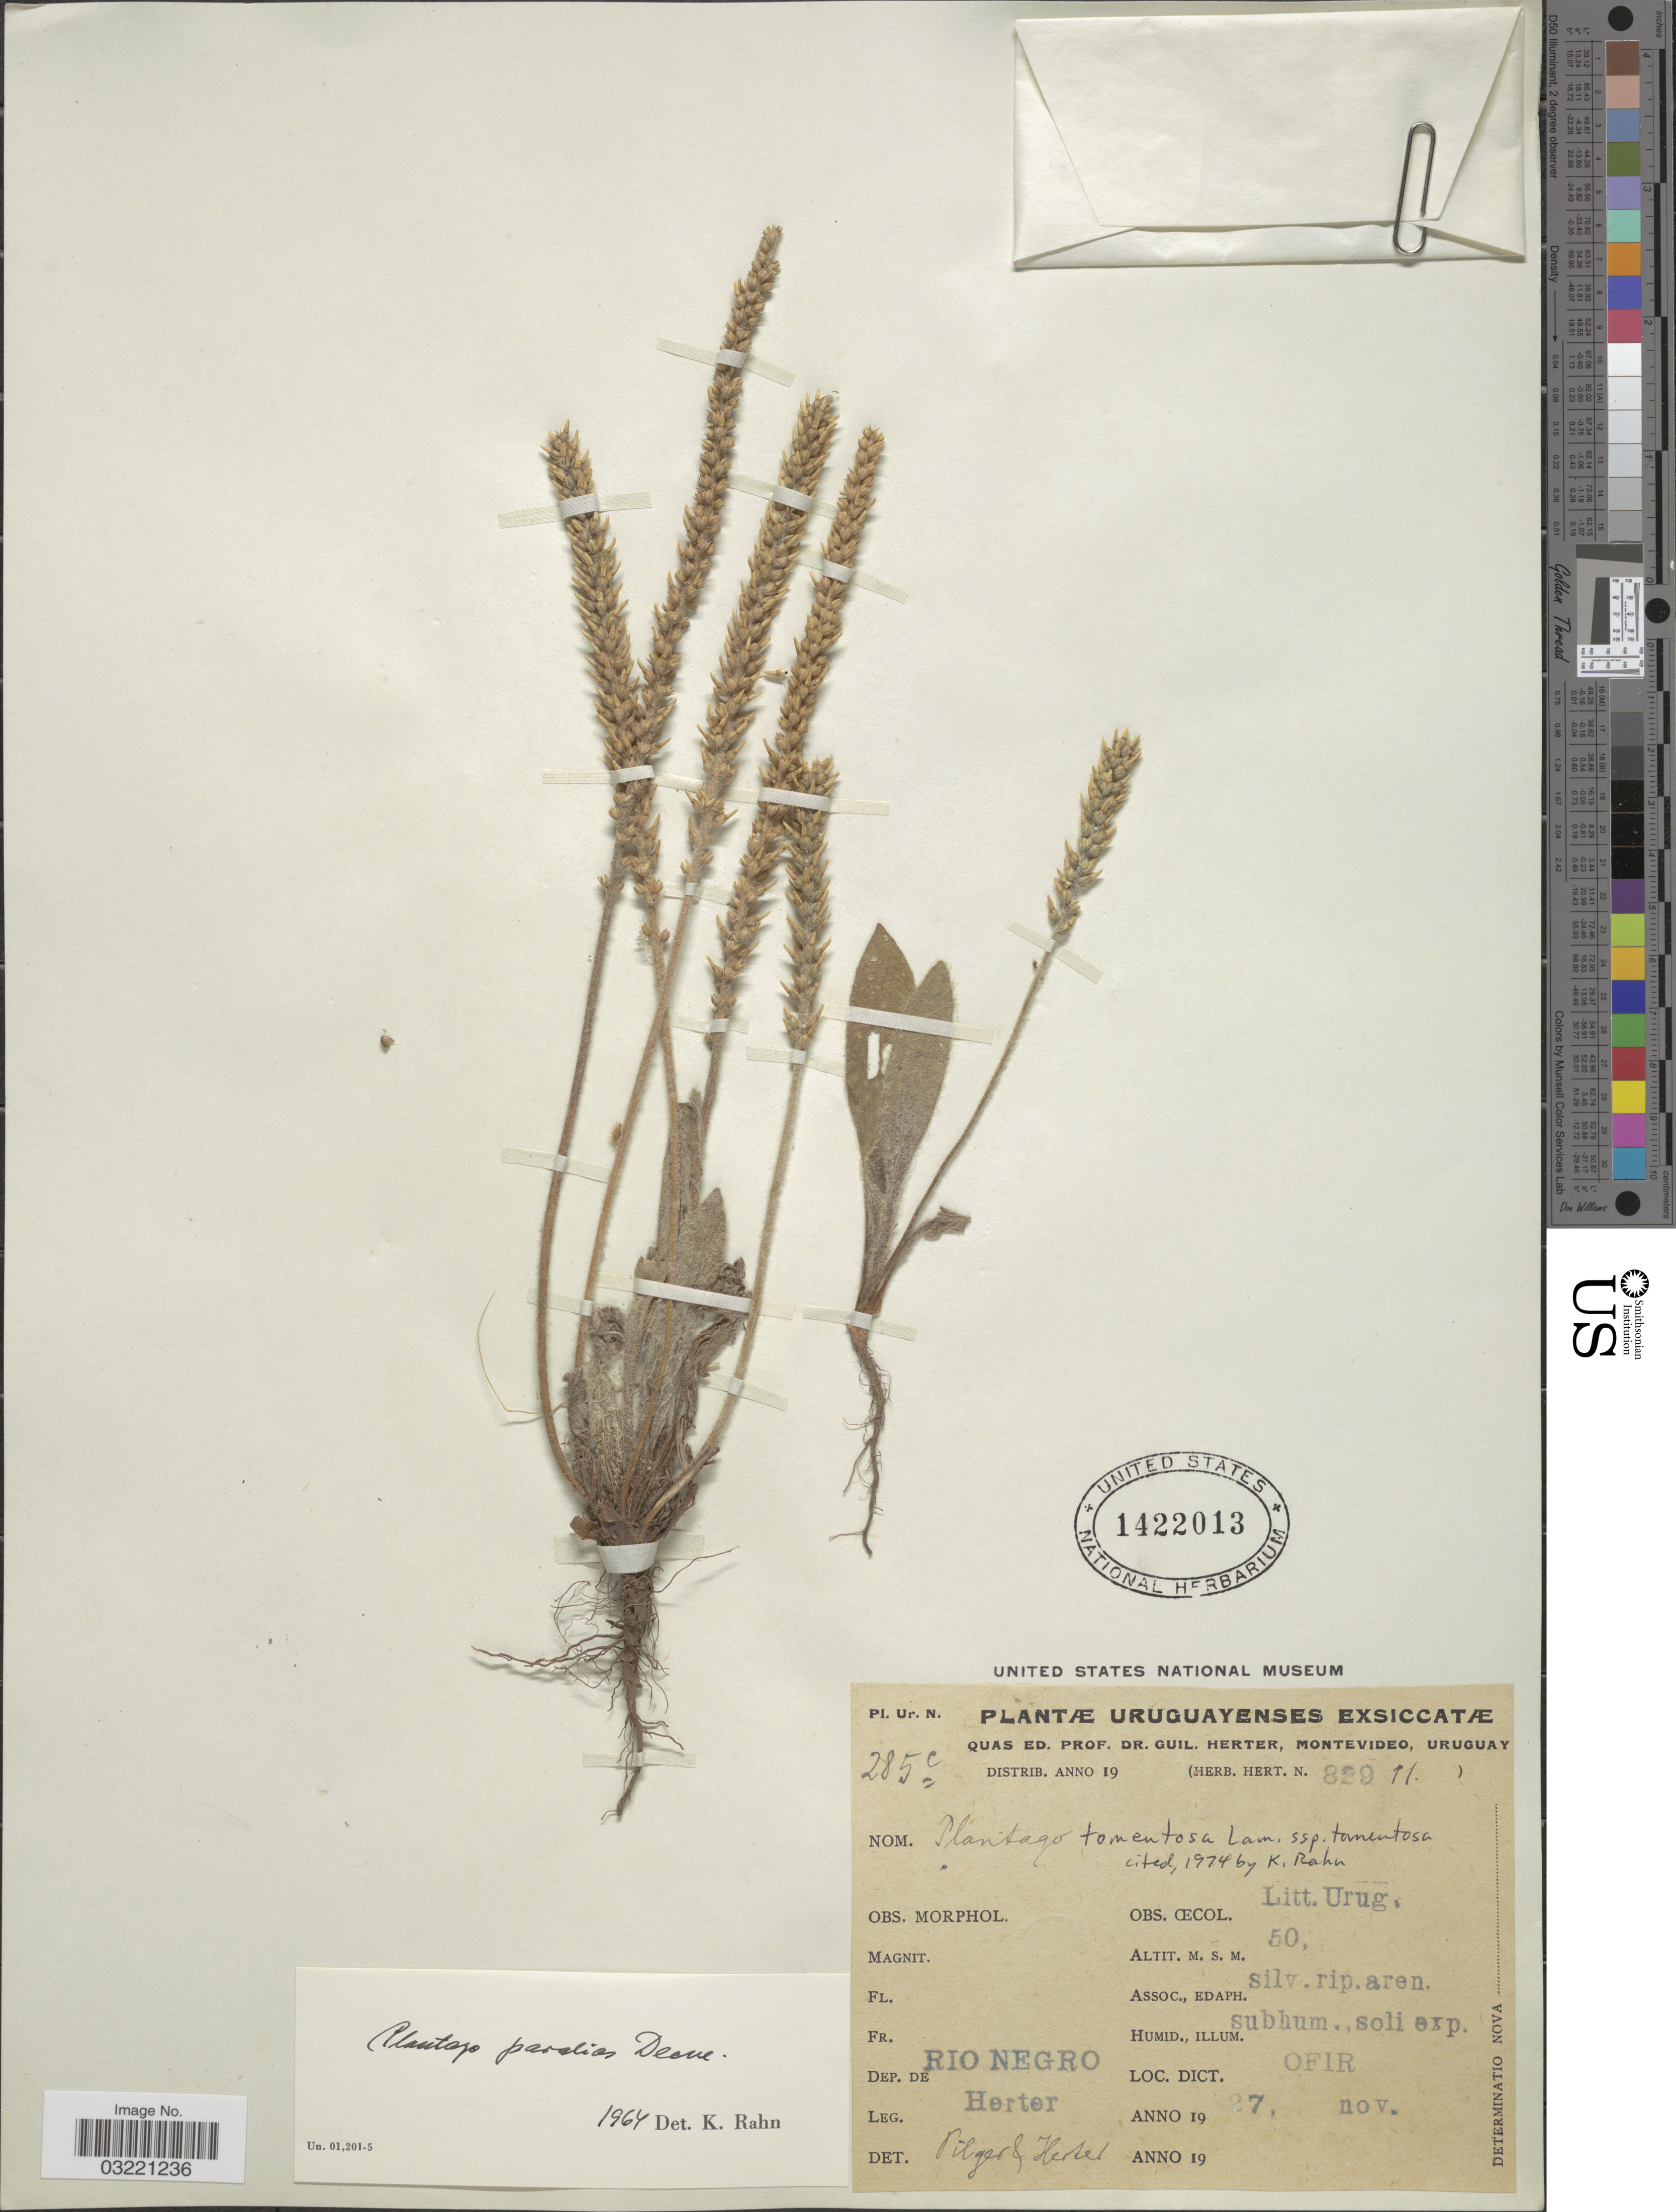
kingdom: Plantae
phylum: Tracheophyta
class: Magnoliopsida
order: Lamiales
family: Plantaginaceae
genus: Plantago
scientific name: Plantago tomentosa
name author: Lam.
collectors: G. Herter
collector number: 285c/82911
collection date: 1927-11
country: Uruguay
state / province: Rio Negro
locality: Dep. de Rio Negro, Ofir.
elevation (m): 50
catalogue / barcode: US 1422013